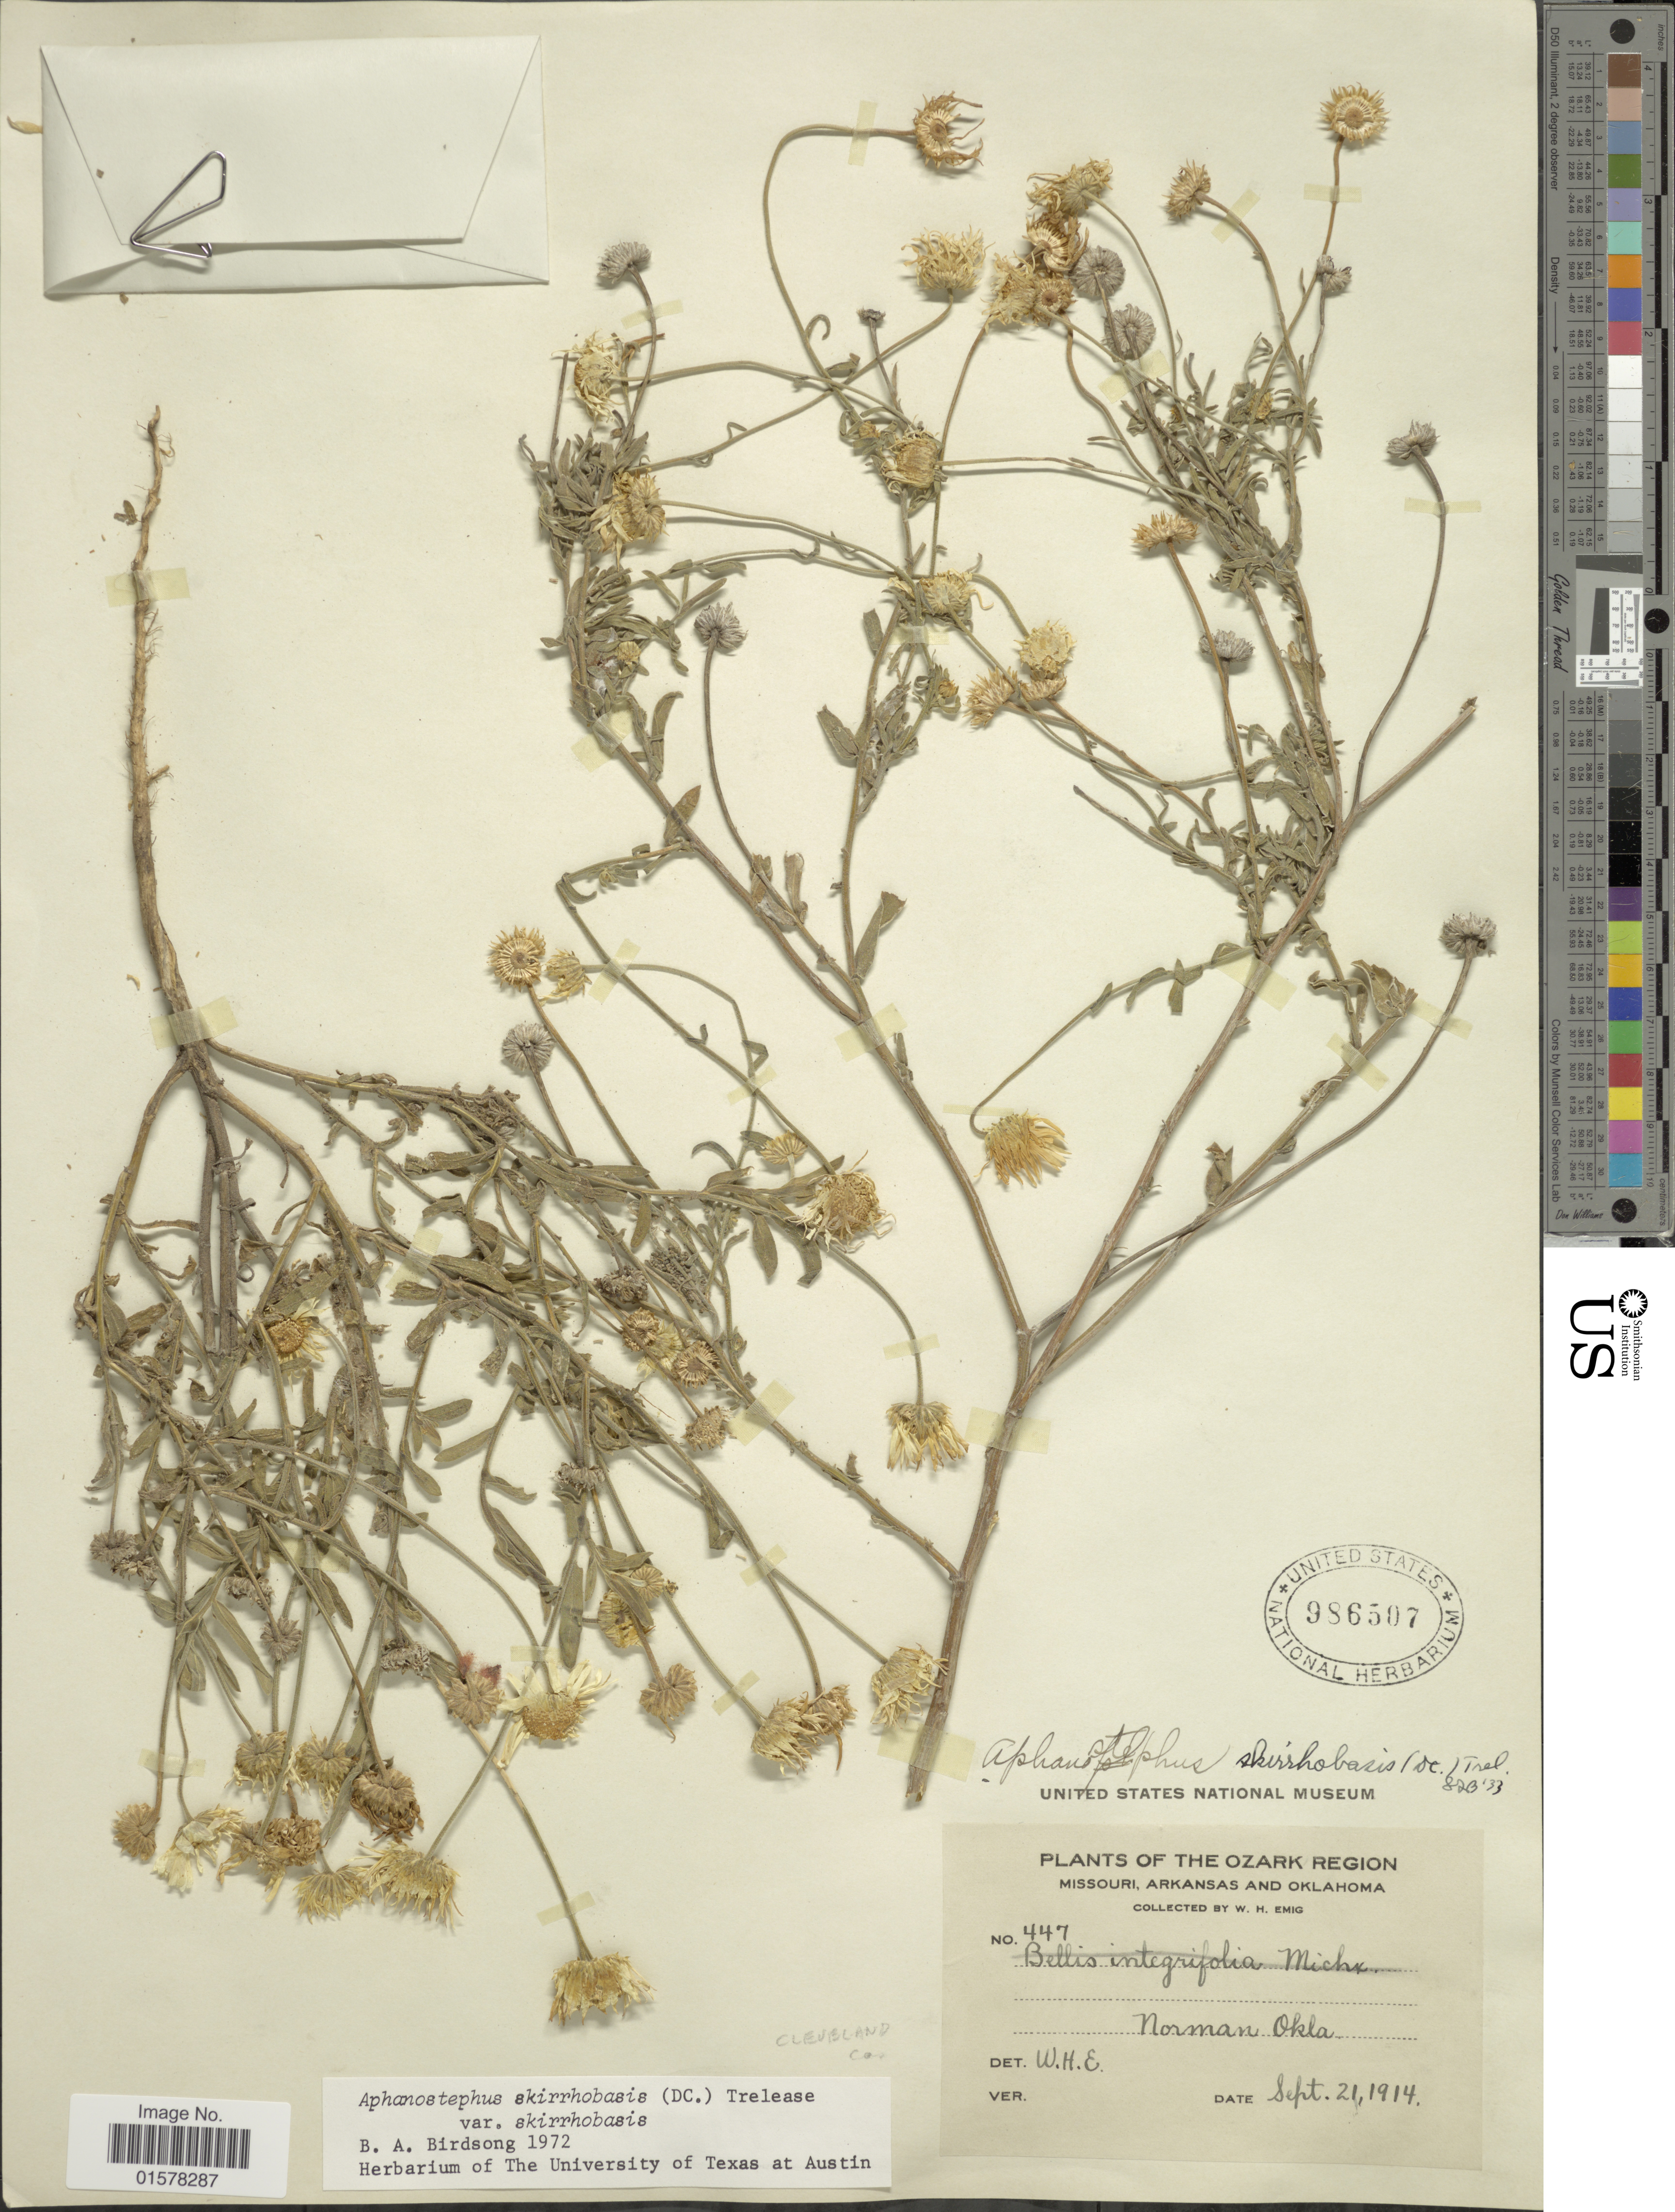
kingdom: Plantae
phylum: Tracheophyta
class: Magnoliopsida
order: Asterales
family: Asteraceae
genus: Aphanostephus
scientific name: Aphanostephus skirrhobasis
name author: (DC.) Trel. ex Coville & Branner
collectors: W. H. Emig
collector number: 447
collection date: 1914-09-21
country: United States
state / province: Oklahoma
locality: Norman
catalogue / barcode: US 986507